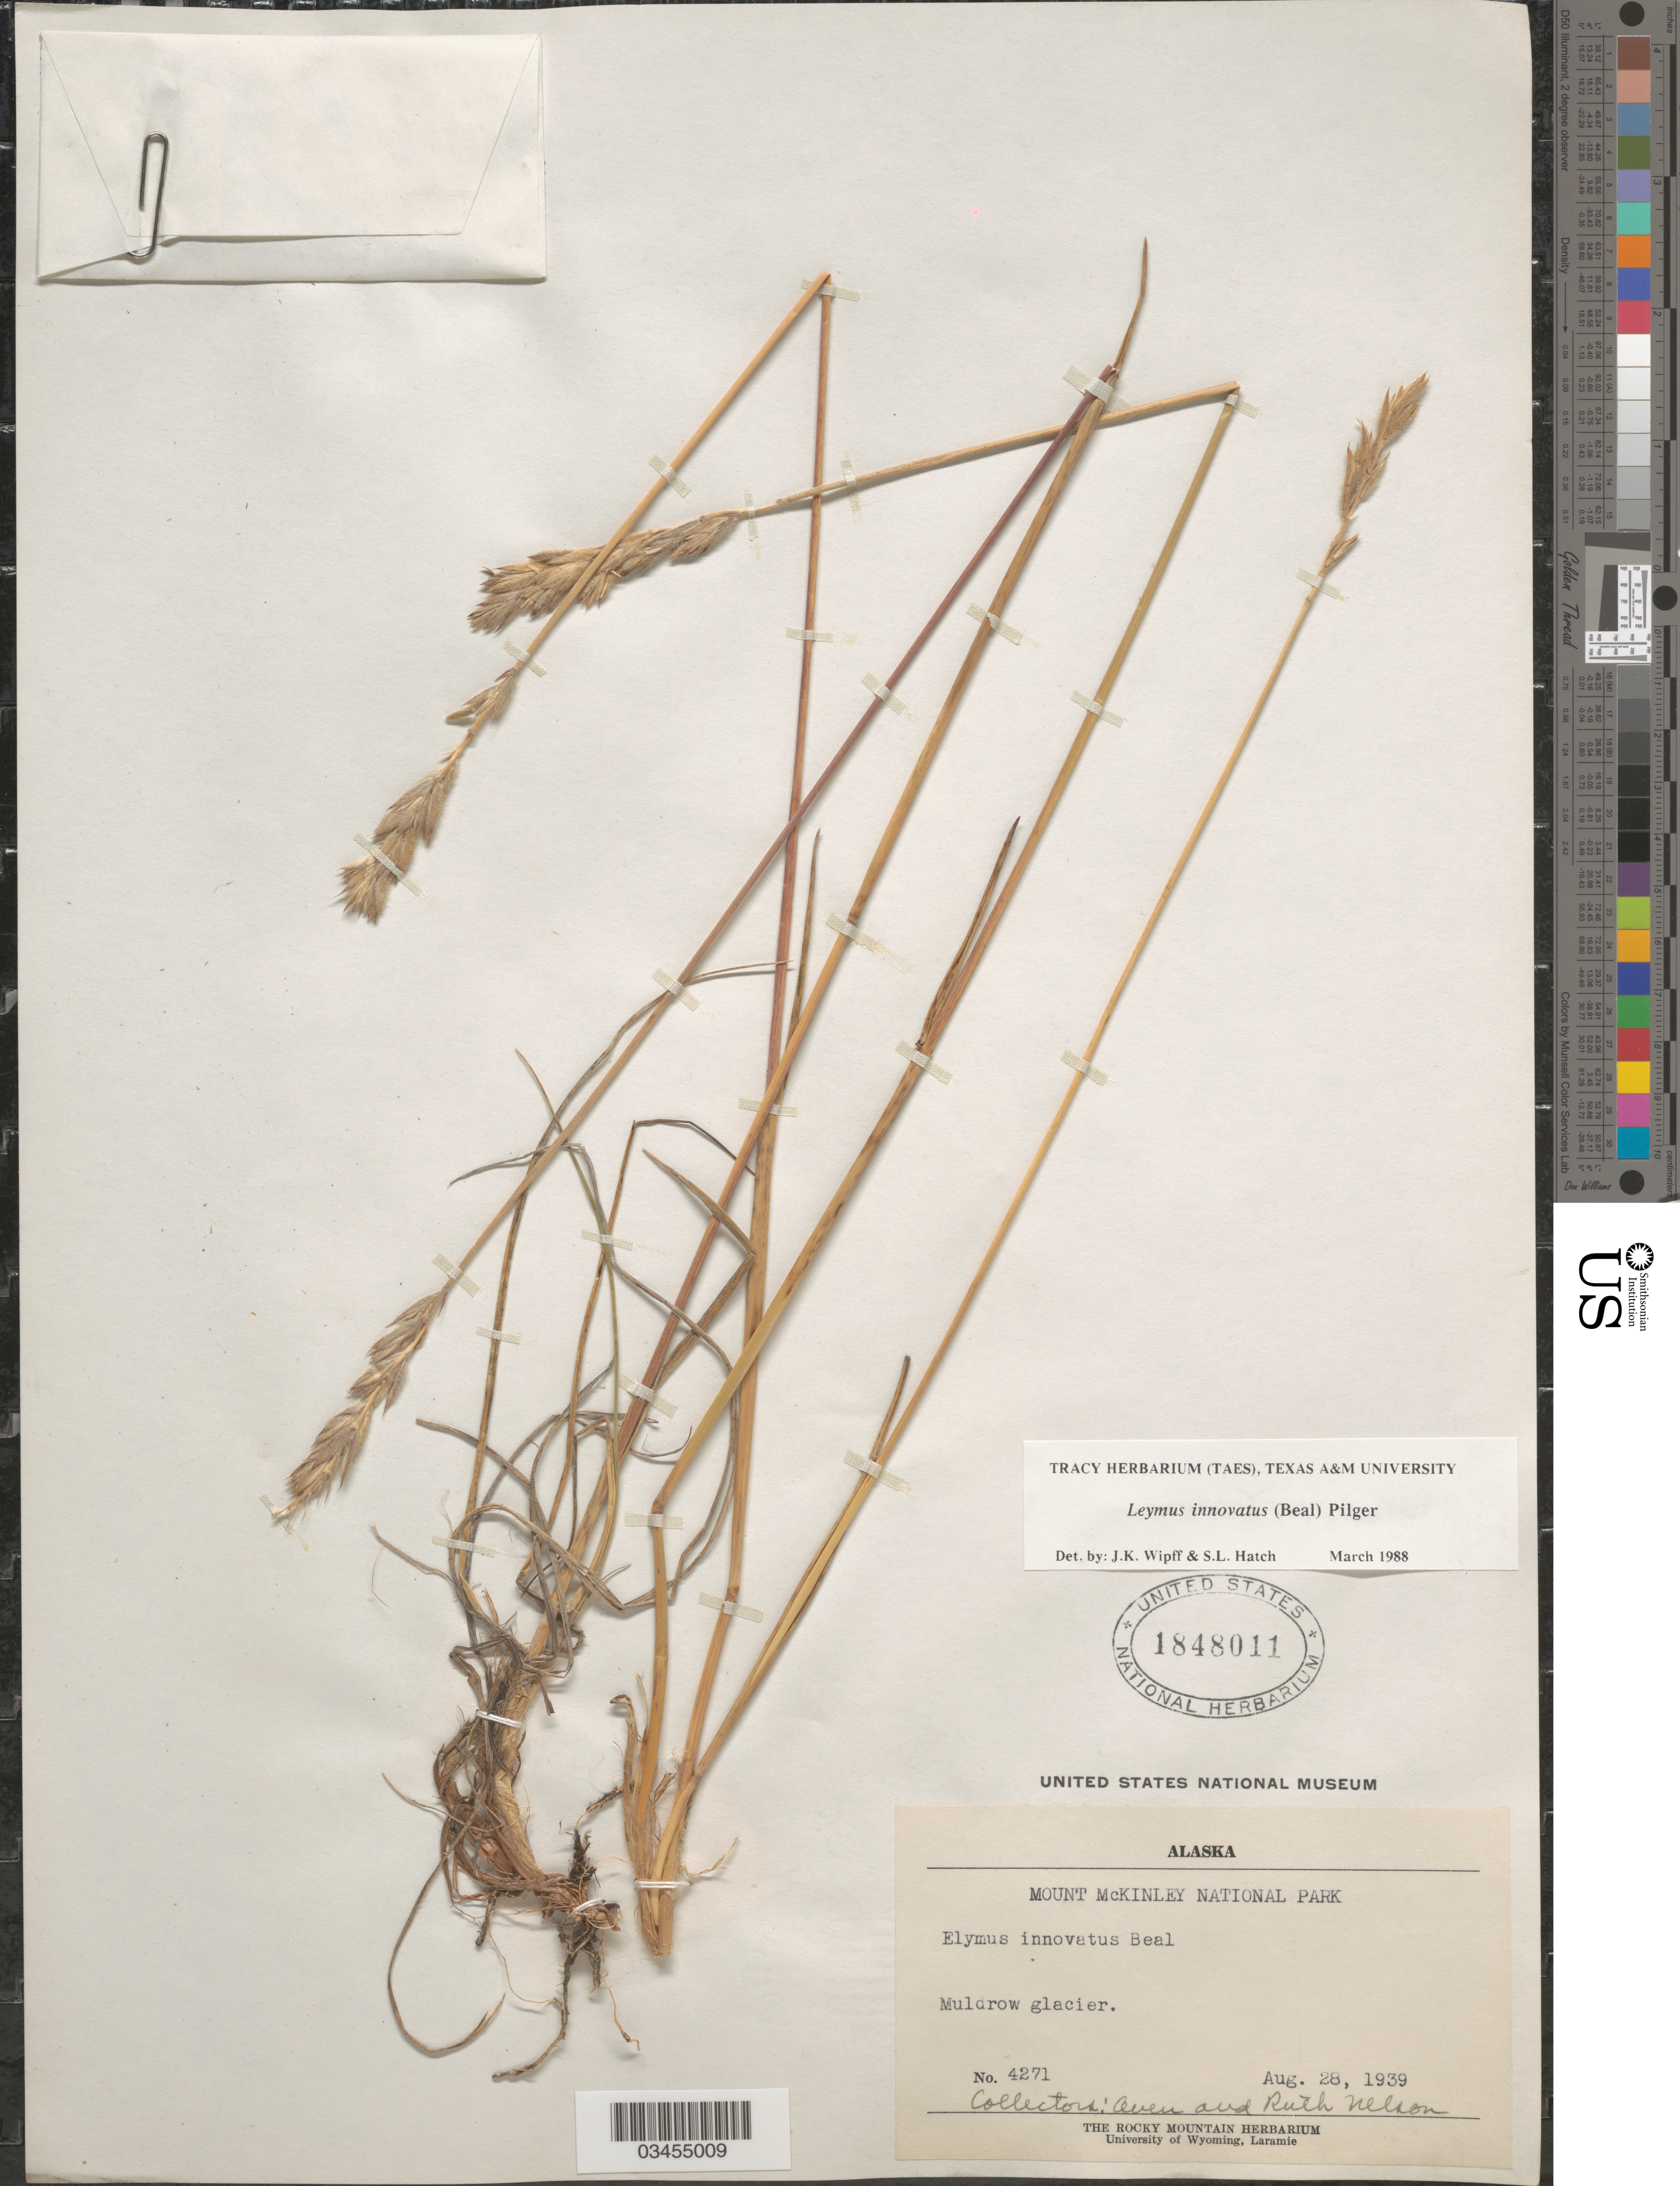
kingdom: Plantae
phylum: Tracheophyta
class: Liliopsida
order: Poales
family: Poaceae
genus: Leymus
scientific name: Leymus innovatus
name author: (W.J. Beal) Pilg.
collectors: A. Nelson & R. A. Nelson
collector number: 4271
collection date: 1939-08-28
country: United States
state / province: Alaska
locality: Mount McKinley National Park. Muldrow glacier.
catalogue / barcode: US 1848011